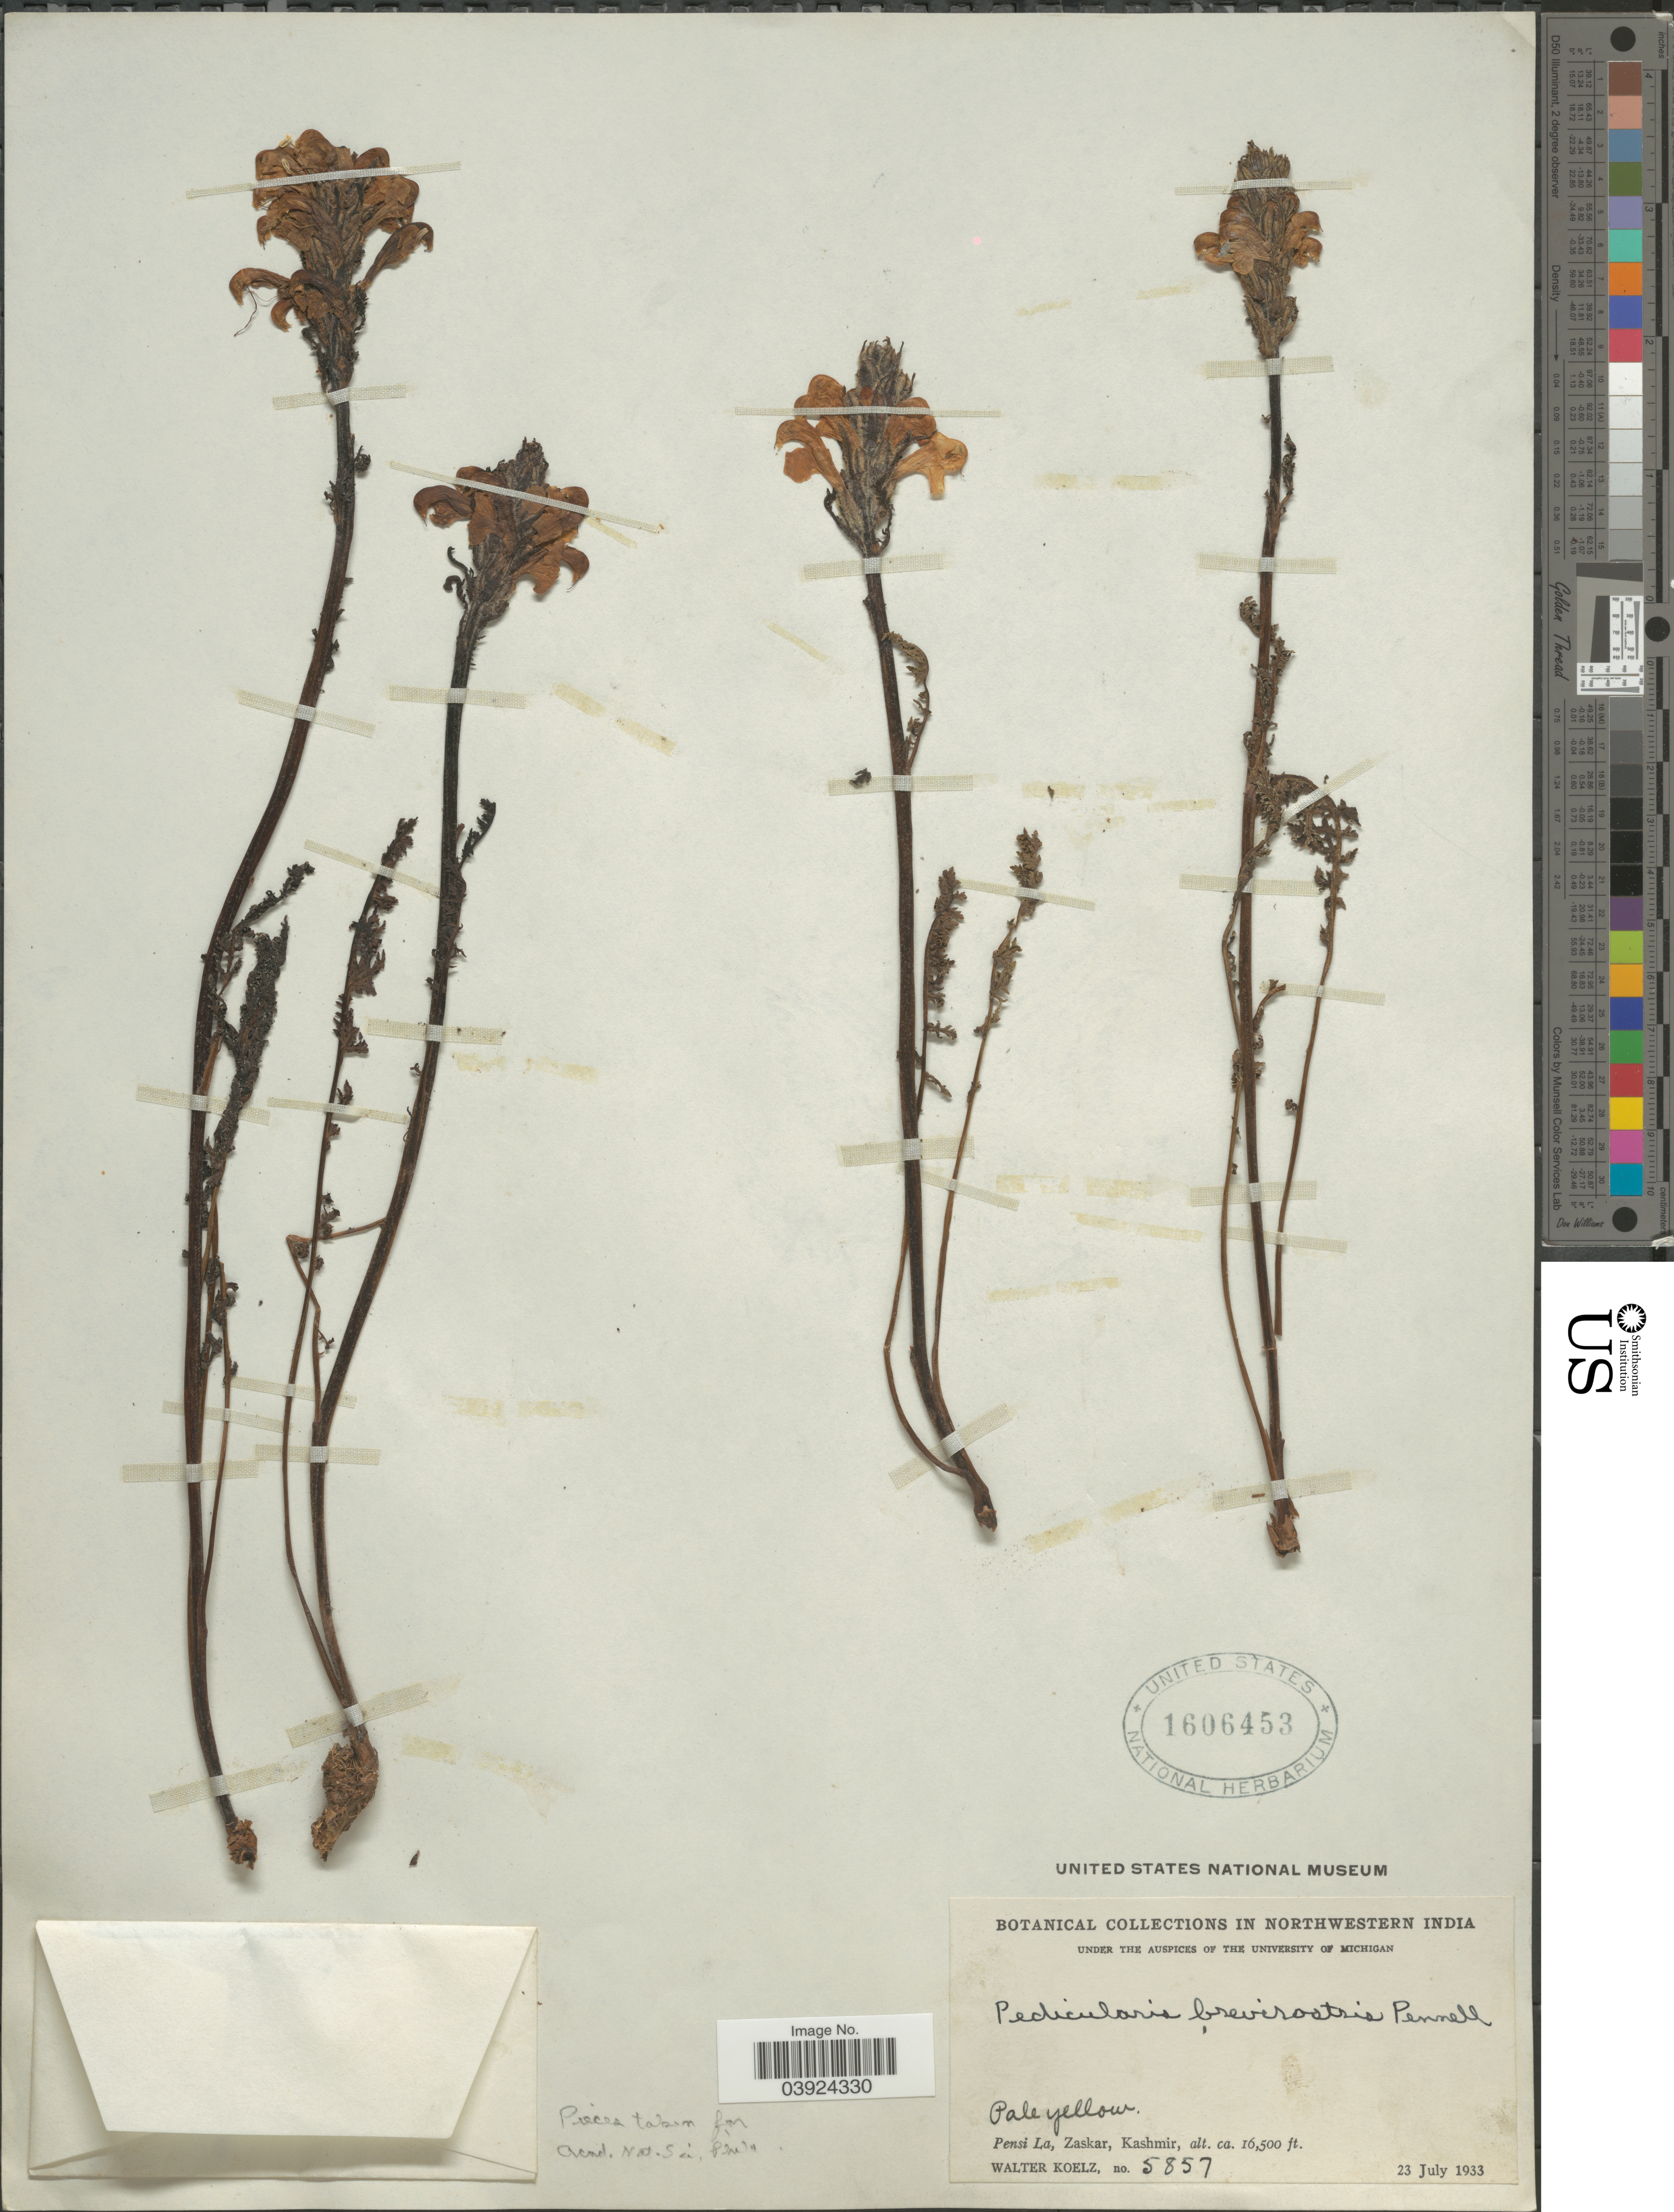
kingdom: Plantae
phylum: Tracheophyta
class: Magnoliopsida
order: Lamiales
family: Orobanchaceae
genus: Pedicularis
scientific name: Pedicularis brevirostris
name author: Pennell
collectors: W. N. Koelz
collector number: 5857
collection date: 1933-07-23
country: India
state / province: Jammu and Kashmir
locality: Northwestern India. Pensi La, Zaskar, Kashmir.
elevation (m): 5029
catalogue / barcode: US 1606453